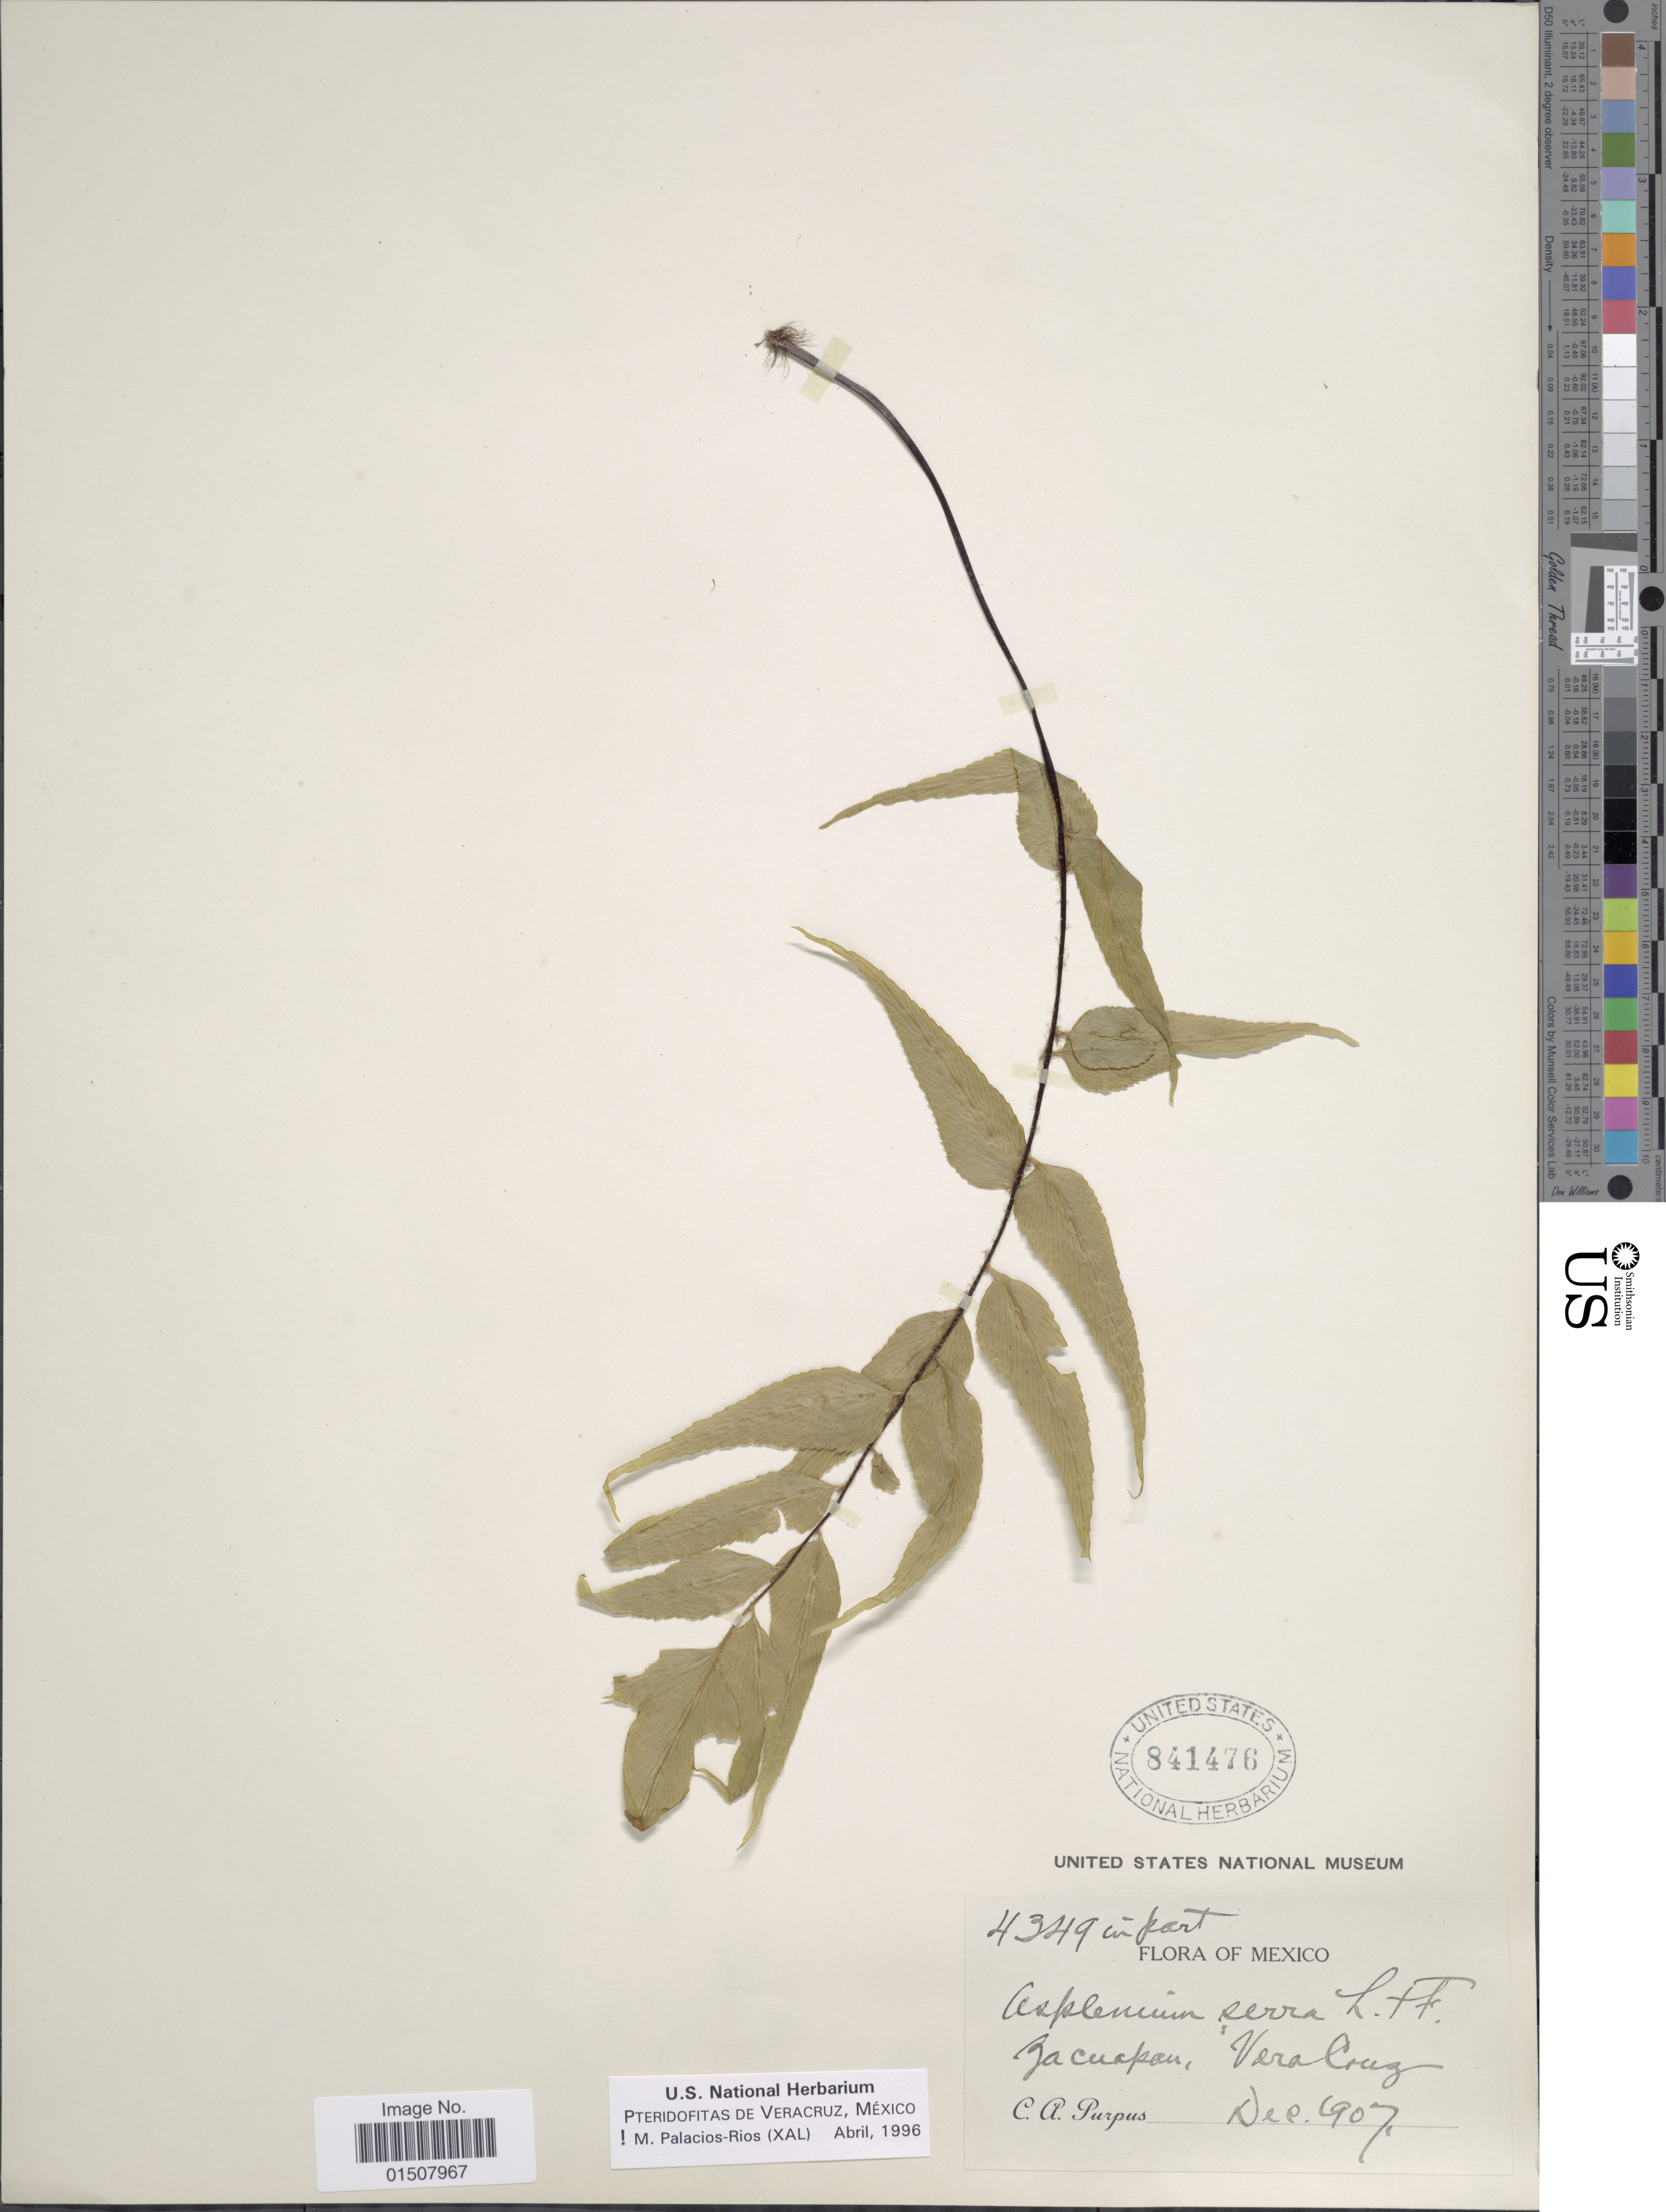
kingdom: Plantae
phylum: Tracheophyta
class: Polypodiopsida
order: Polypodiales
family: Aspleniaceae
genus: Asplenium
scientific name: Asplenium serra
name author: Langsd. & Fisch.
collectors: C. A. Purpus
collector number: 4349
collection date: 1907-12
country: Mexico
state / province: Veracruz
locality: Ba cucker, Vera Cruz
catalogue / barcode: US 841476